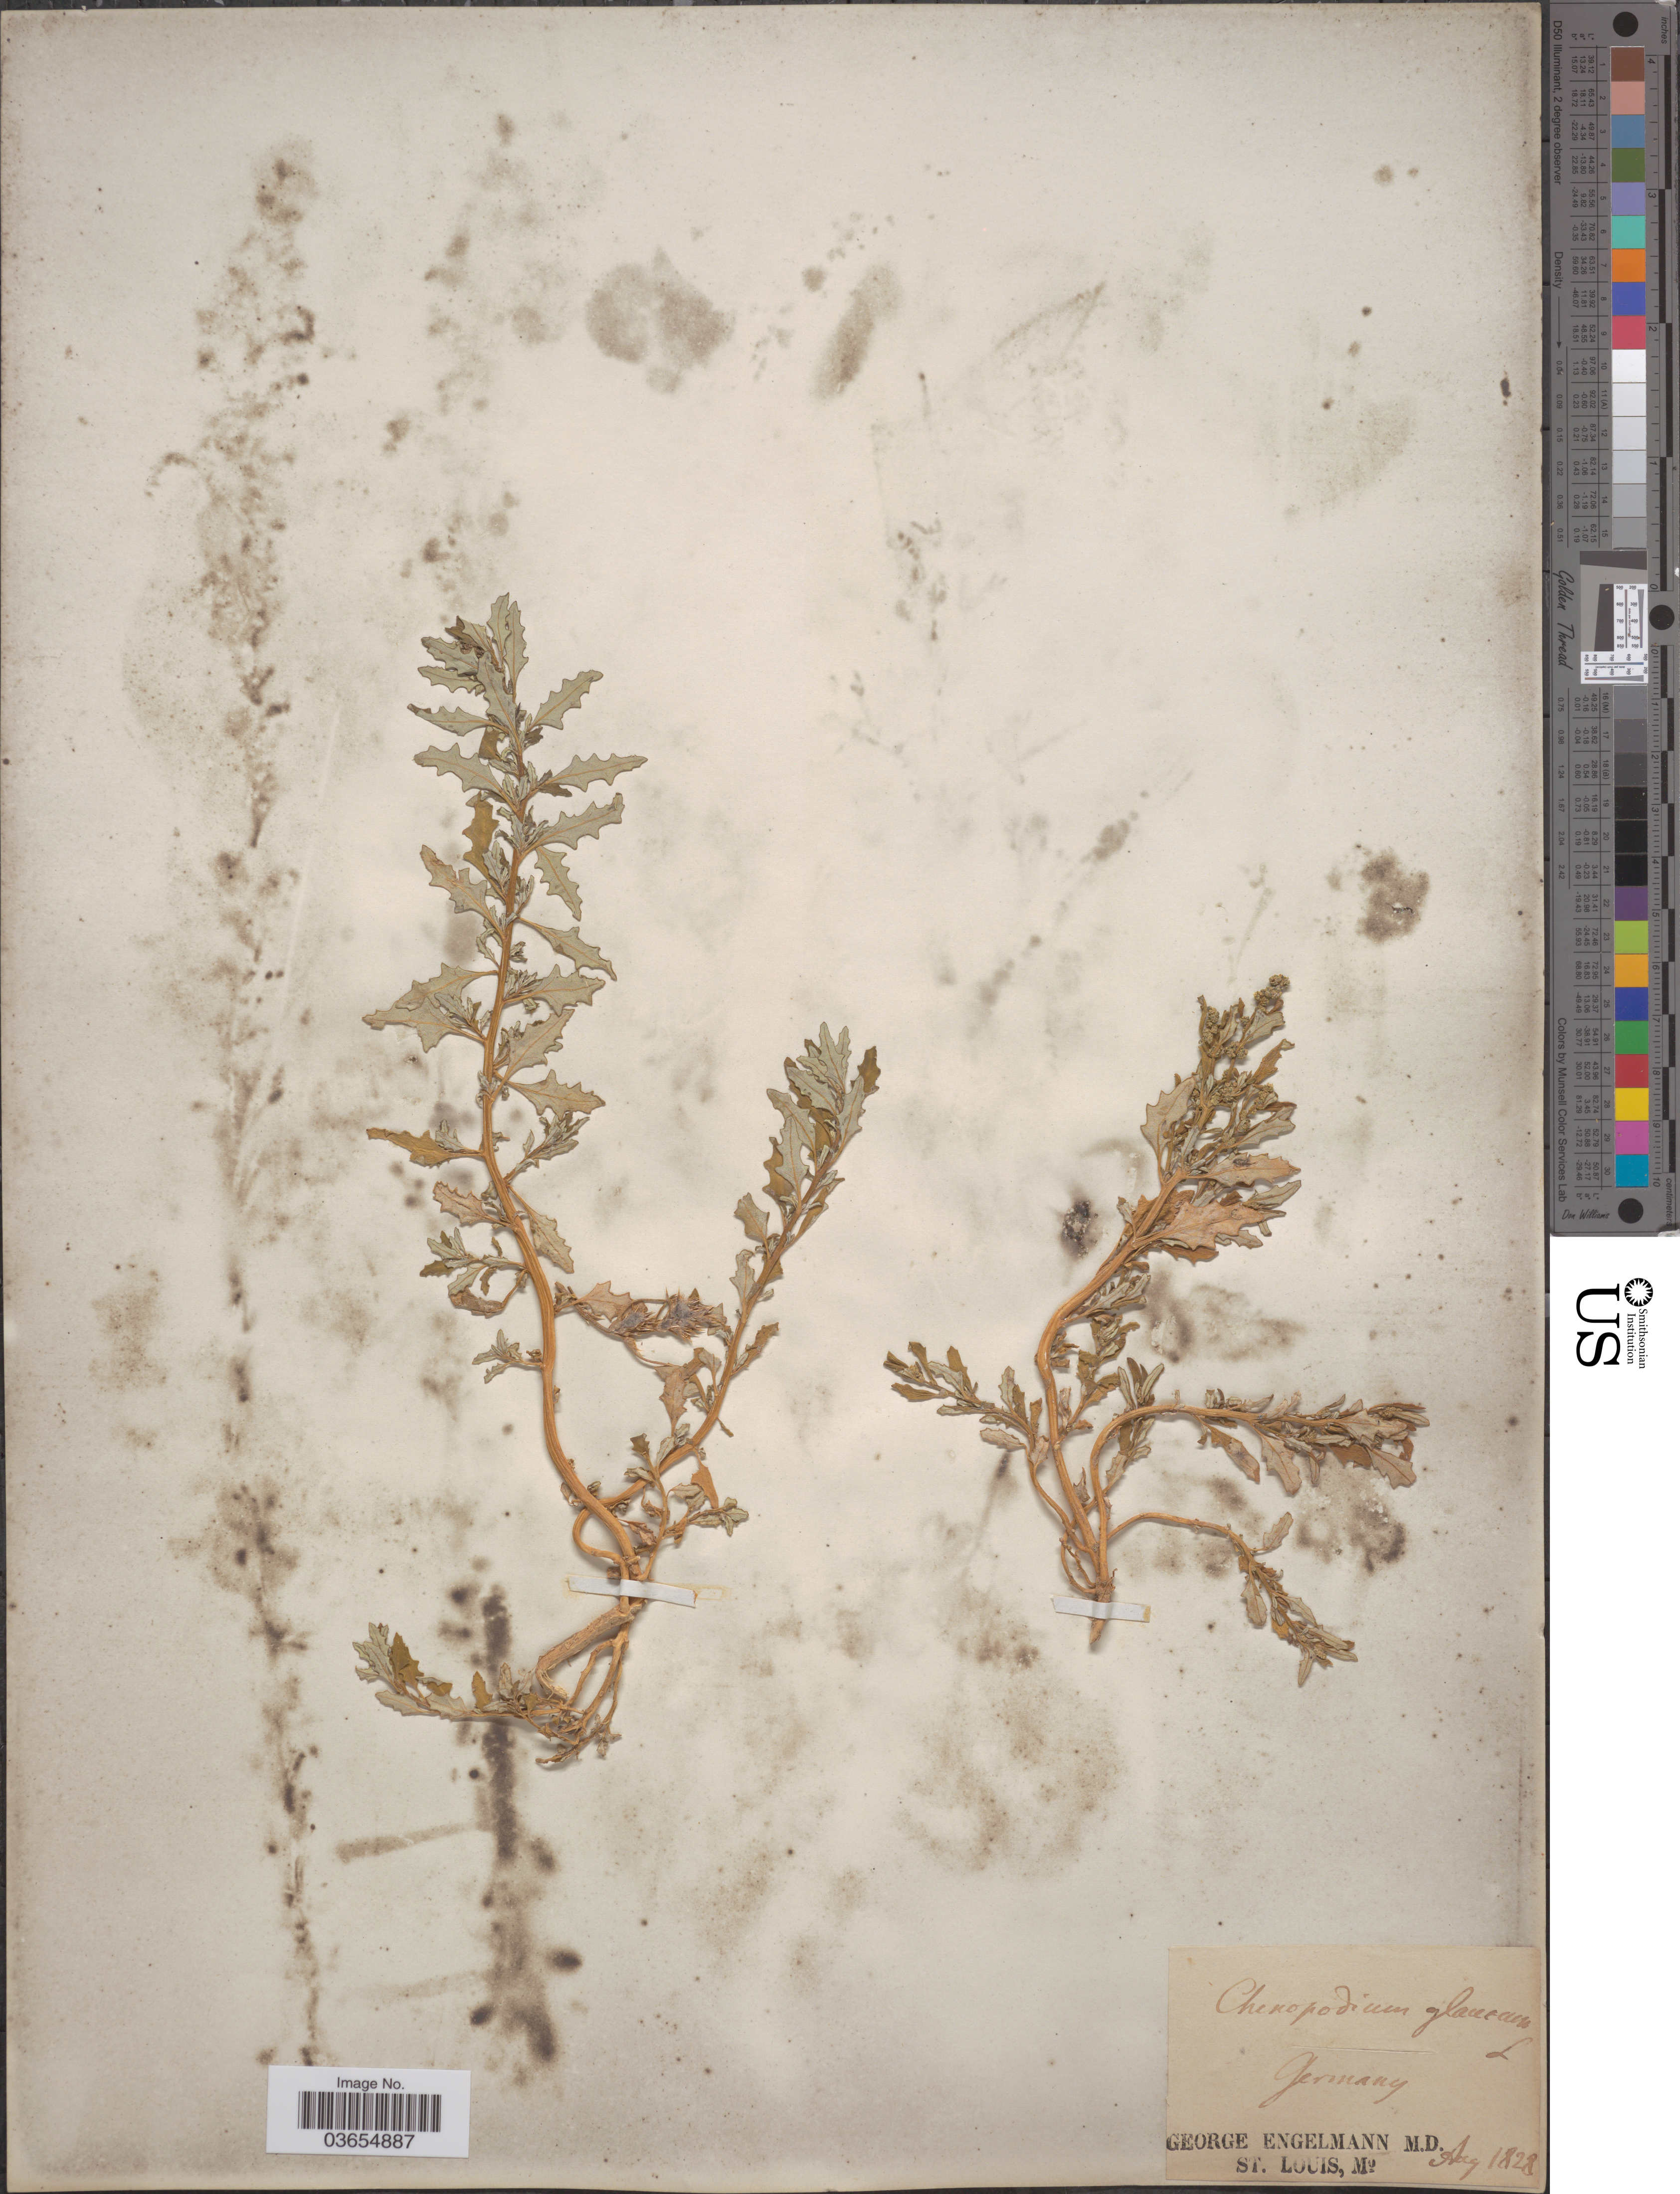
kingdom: Plantae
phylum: Tracheophyta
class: Magnoliopsida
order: Caryophyllales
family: Amaranthaceae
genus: Chenopodium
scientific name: Chenopodium glaucum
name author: L.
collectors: G. Engelmann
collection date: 1828-08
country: Germany